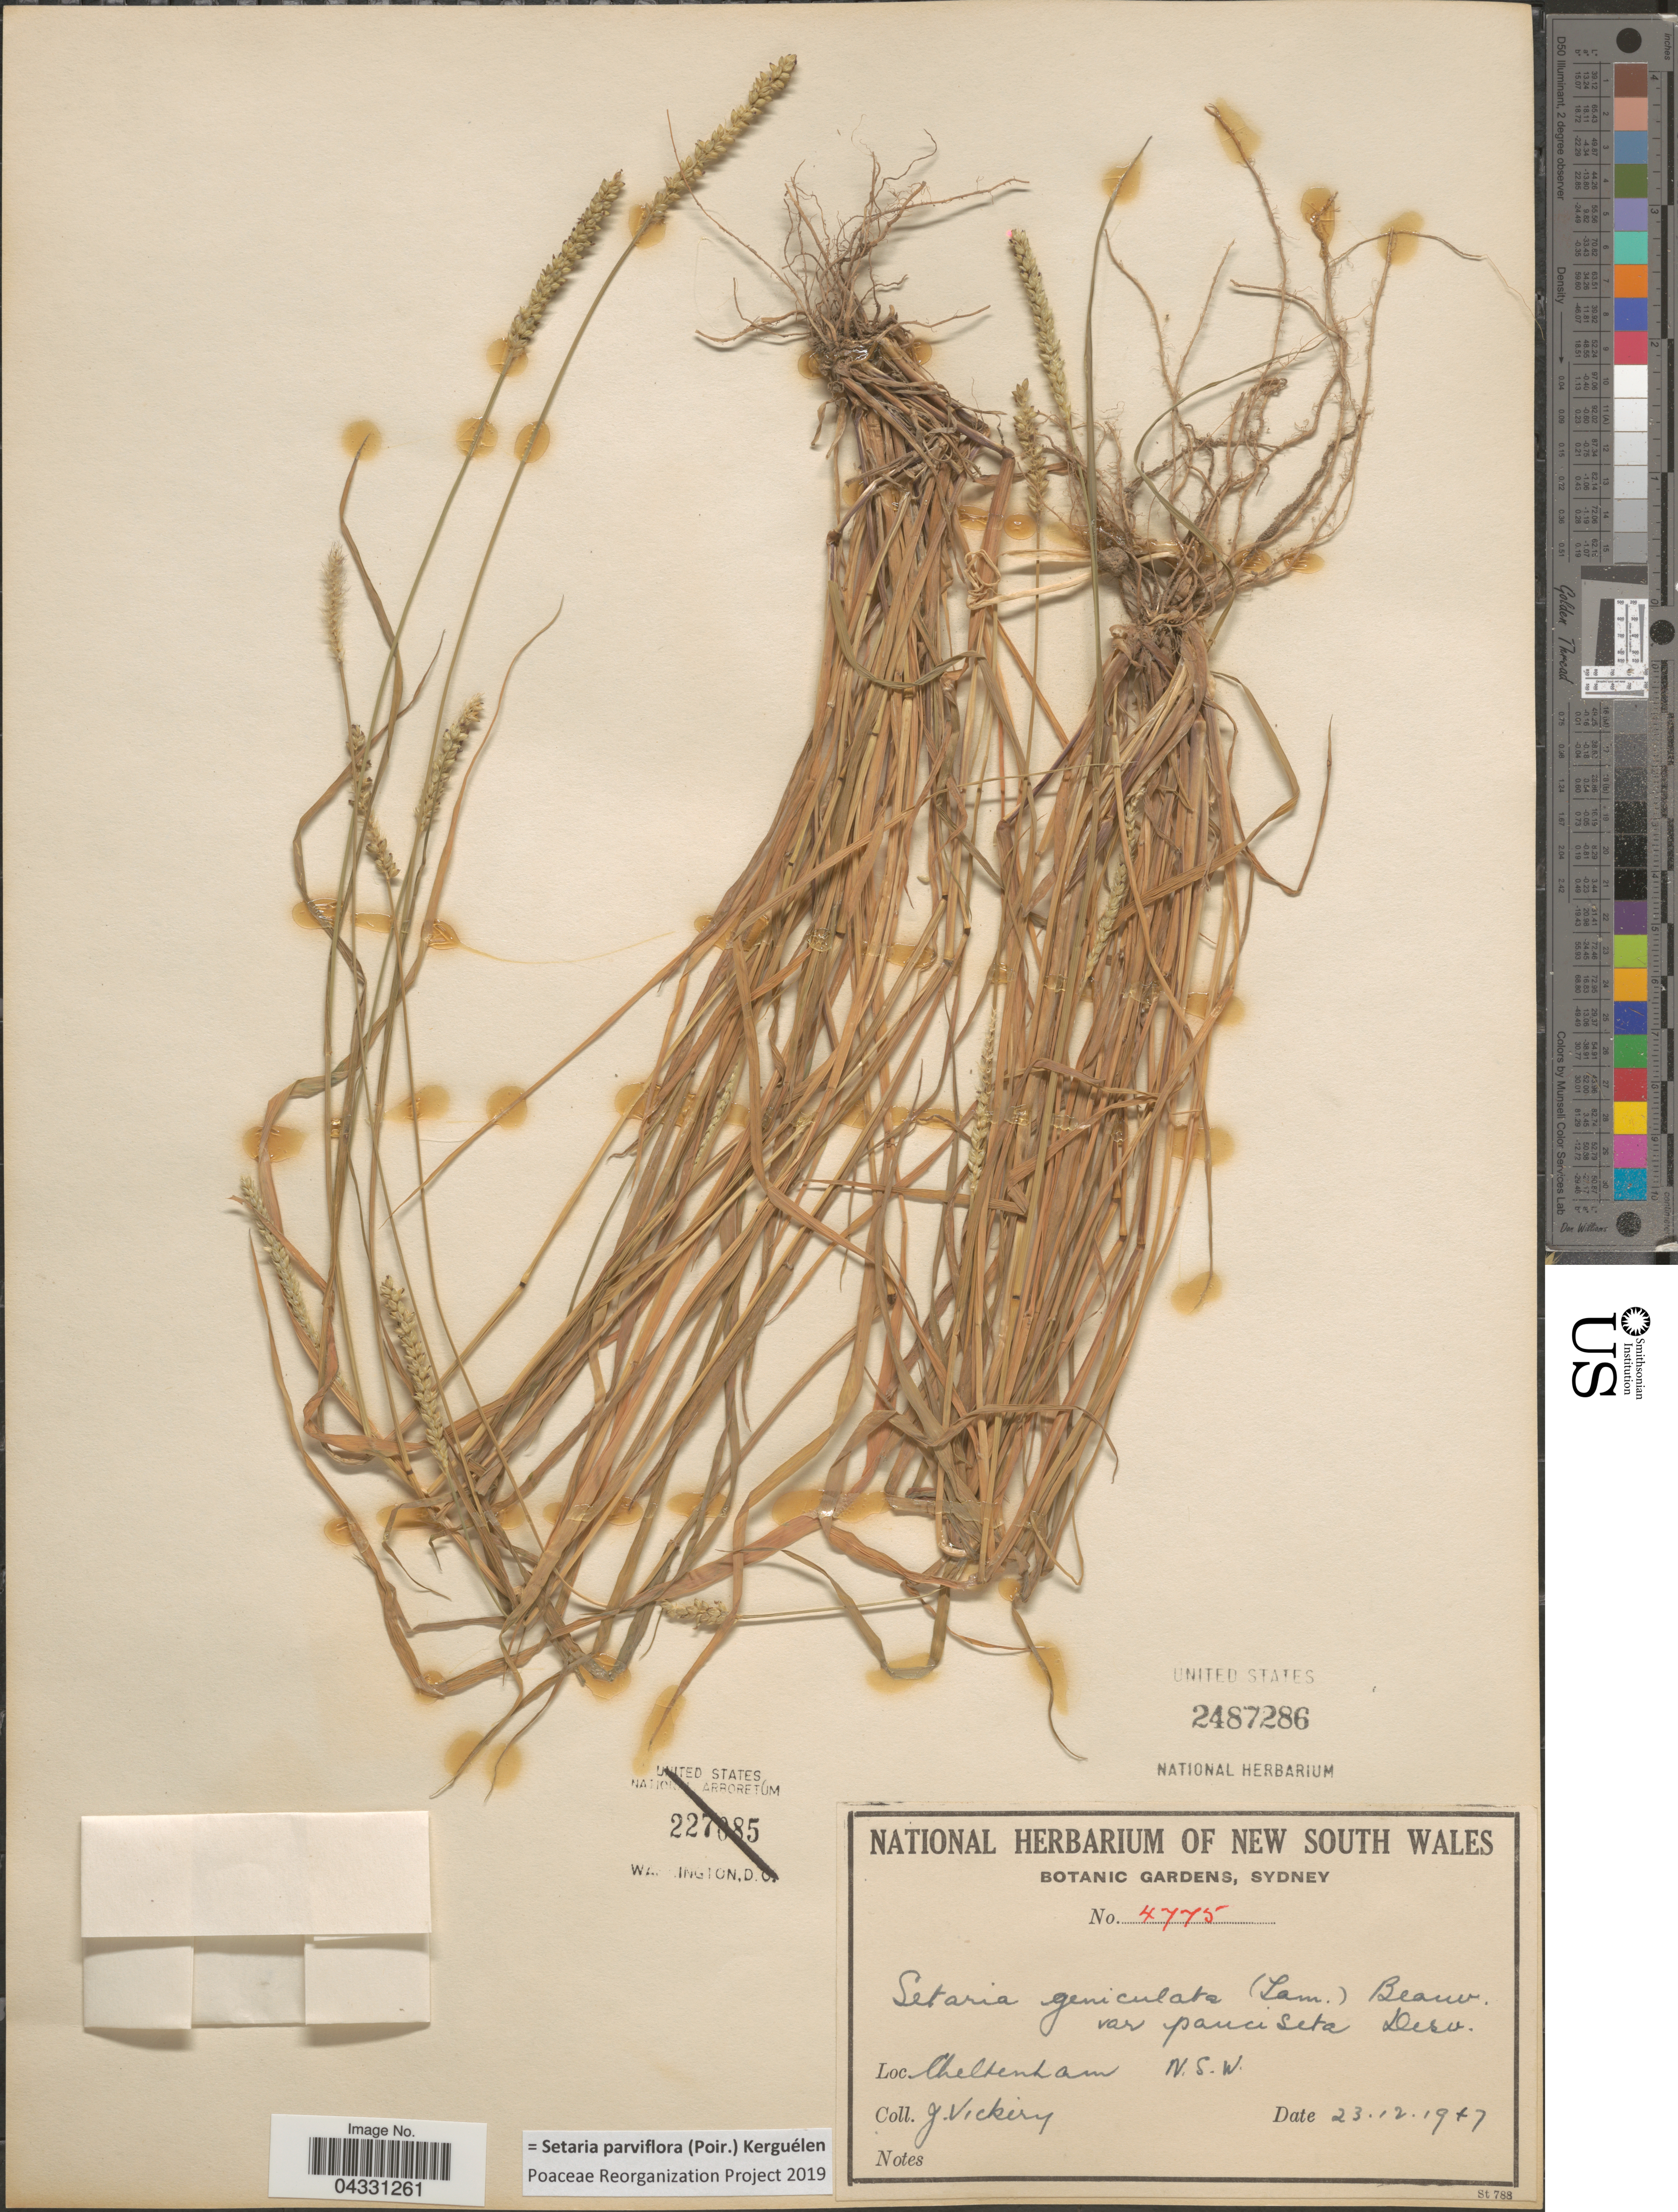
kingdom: Plantae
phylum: Tracheophyta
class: Liliopsida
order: Poales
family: Poaceae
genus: Setaria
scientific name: Setaria parviflora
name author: (Poir.) Kerguélen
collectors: J. Vickery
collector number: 4775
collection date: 1947-12-23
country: Australia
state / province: New South Wales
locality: Cheltenham.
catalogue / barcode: US 2487286